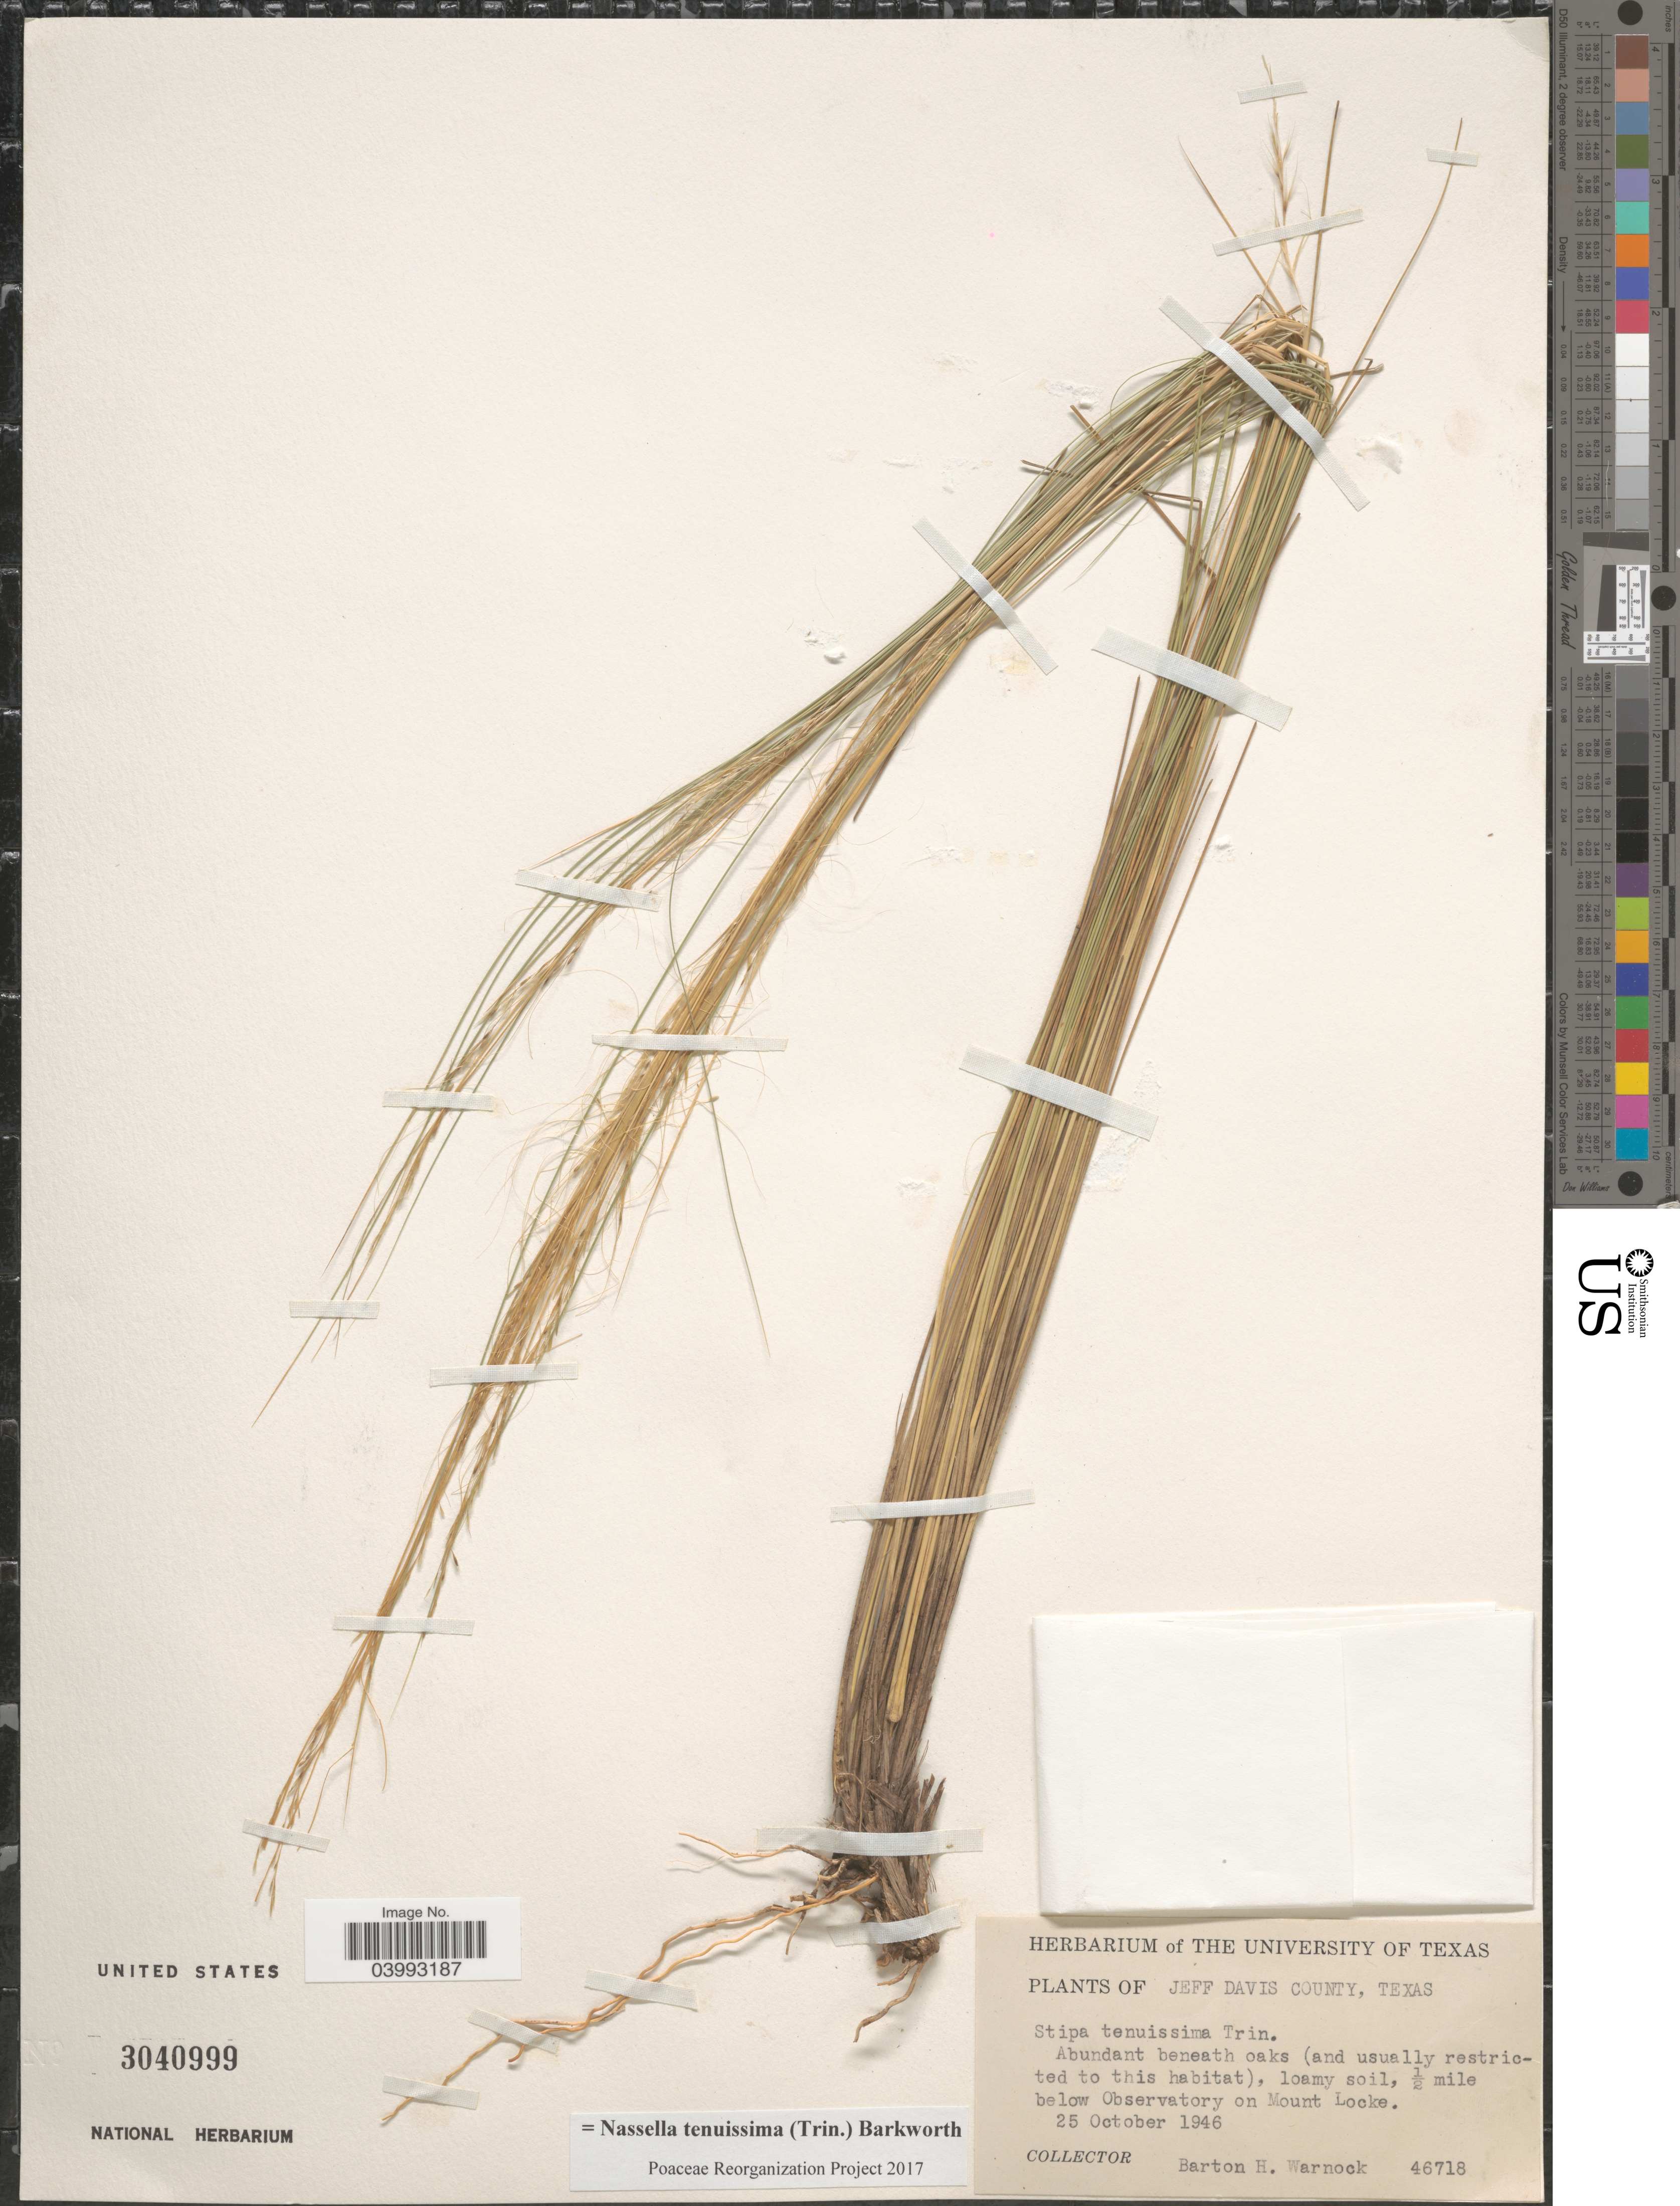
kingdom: Plantae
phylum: Tracheophyta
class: Liliopsida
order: Poales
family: Poaceae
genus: Nassella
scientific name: Nassella tenuissima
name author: (Trin.) Barkworth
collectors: B. H. Warnock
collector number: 46718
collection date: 1946-10-25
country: United States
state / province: Texas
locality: Jeff Davis County. ½ mile below Observatory on Mount Locke.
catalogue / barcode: US 3040999